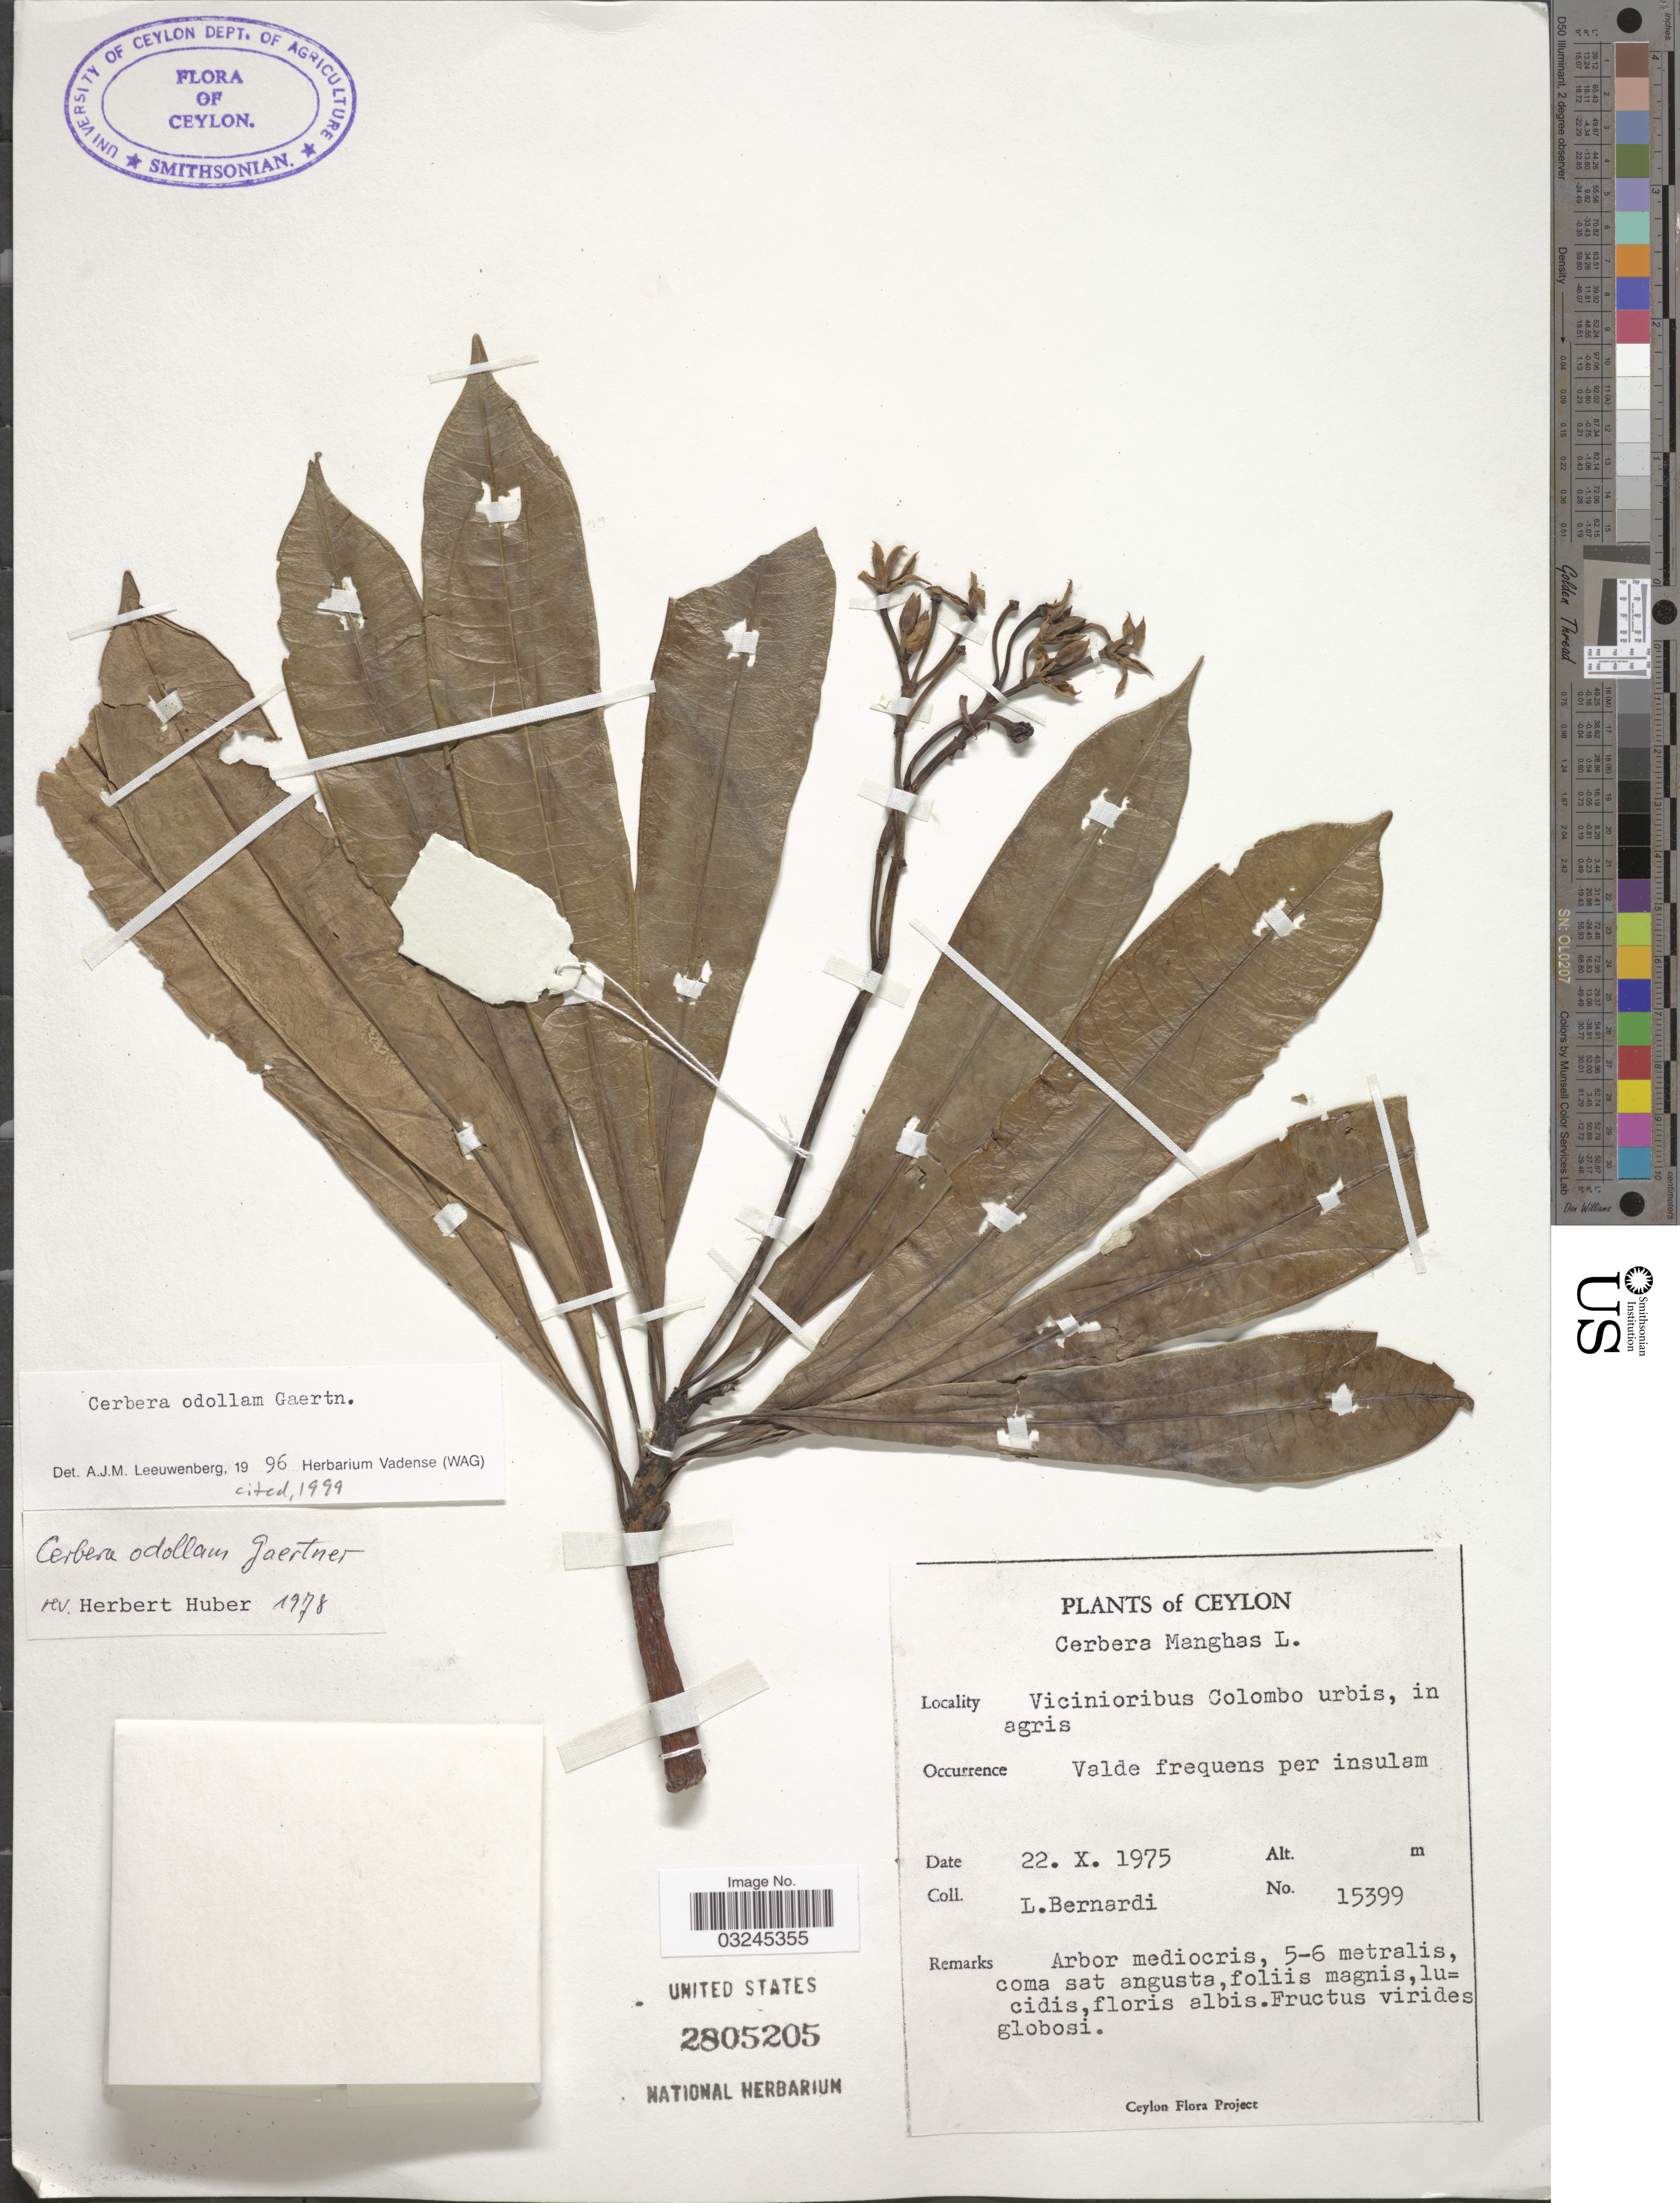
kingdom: Plantae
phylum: Tracheophyta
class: Magnoliopsida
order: Gentianales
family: Apocynaceae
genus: Cerbera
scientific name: Cerbera odollam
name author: Gaertn.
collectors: L. Bernardi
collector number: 15399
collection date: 1975-10-22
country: Sri Lanka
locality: Ceylon. Vicinioribus Colomo urbis, in agris.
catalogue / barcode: US 2805205